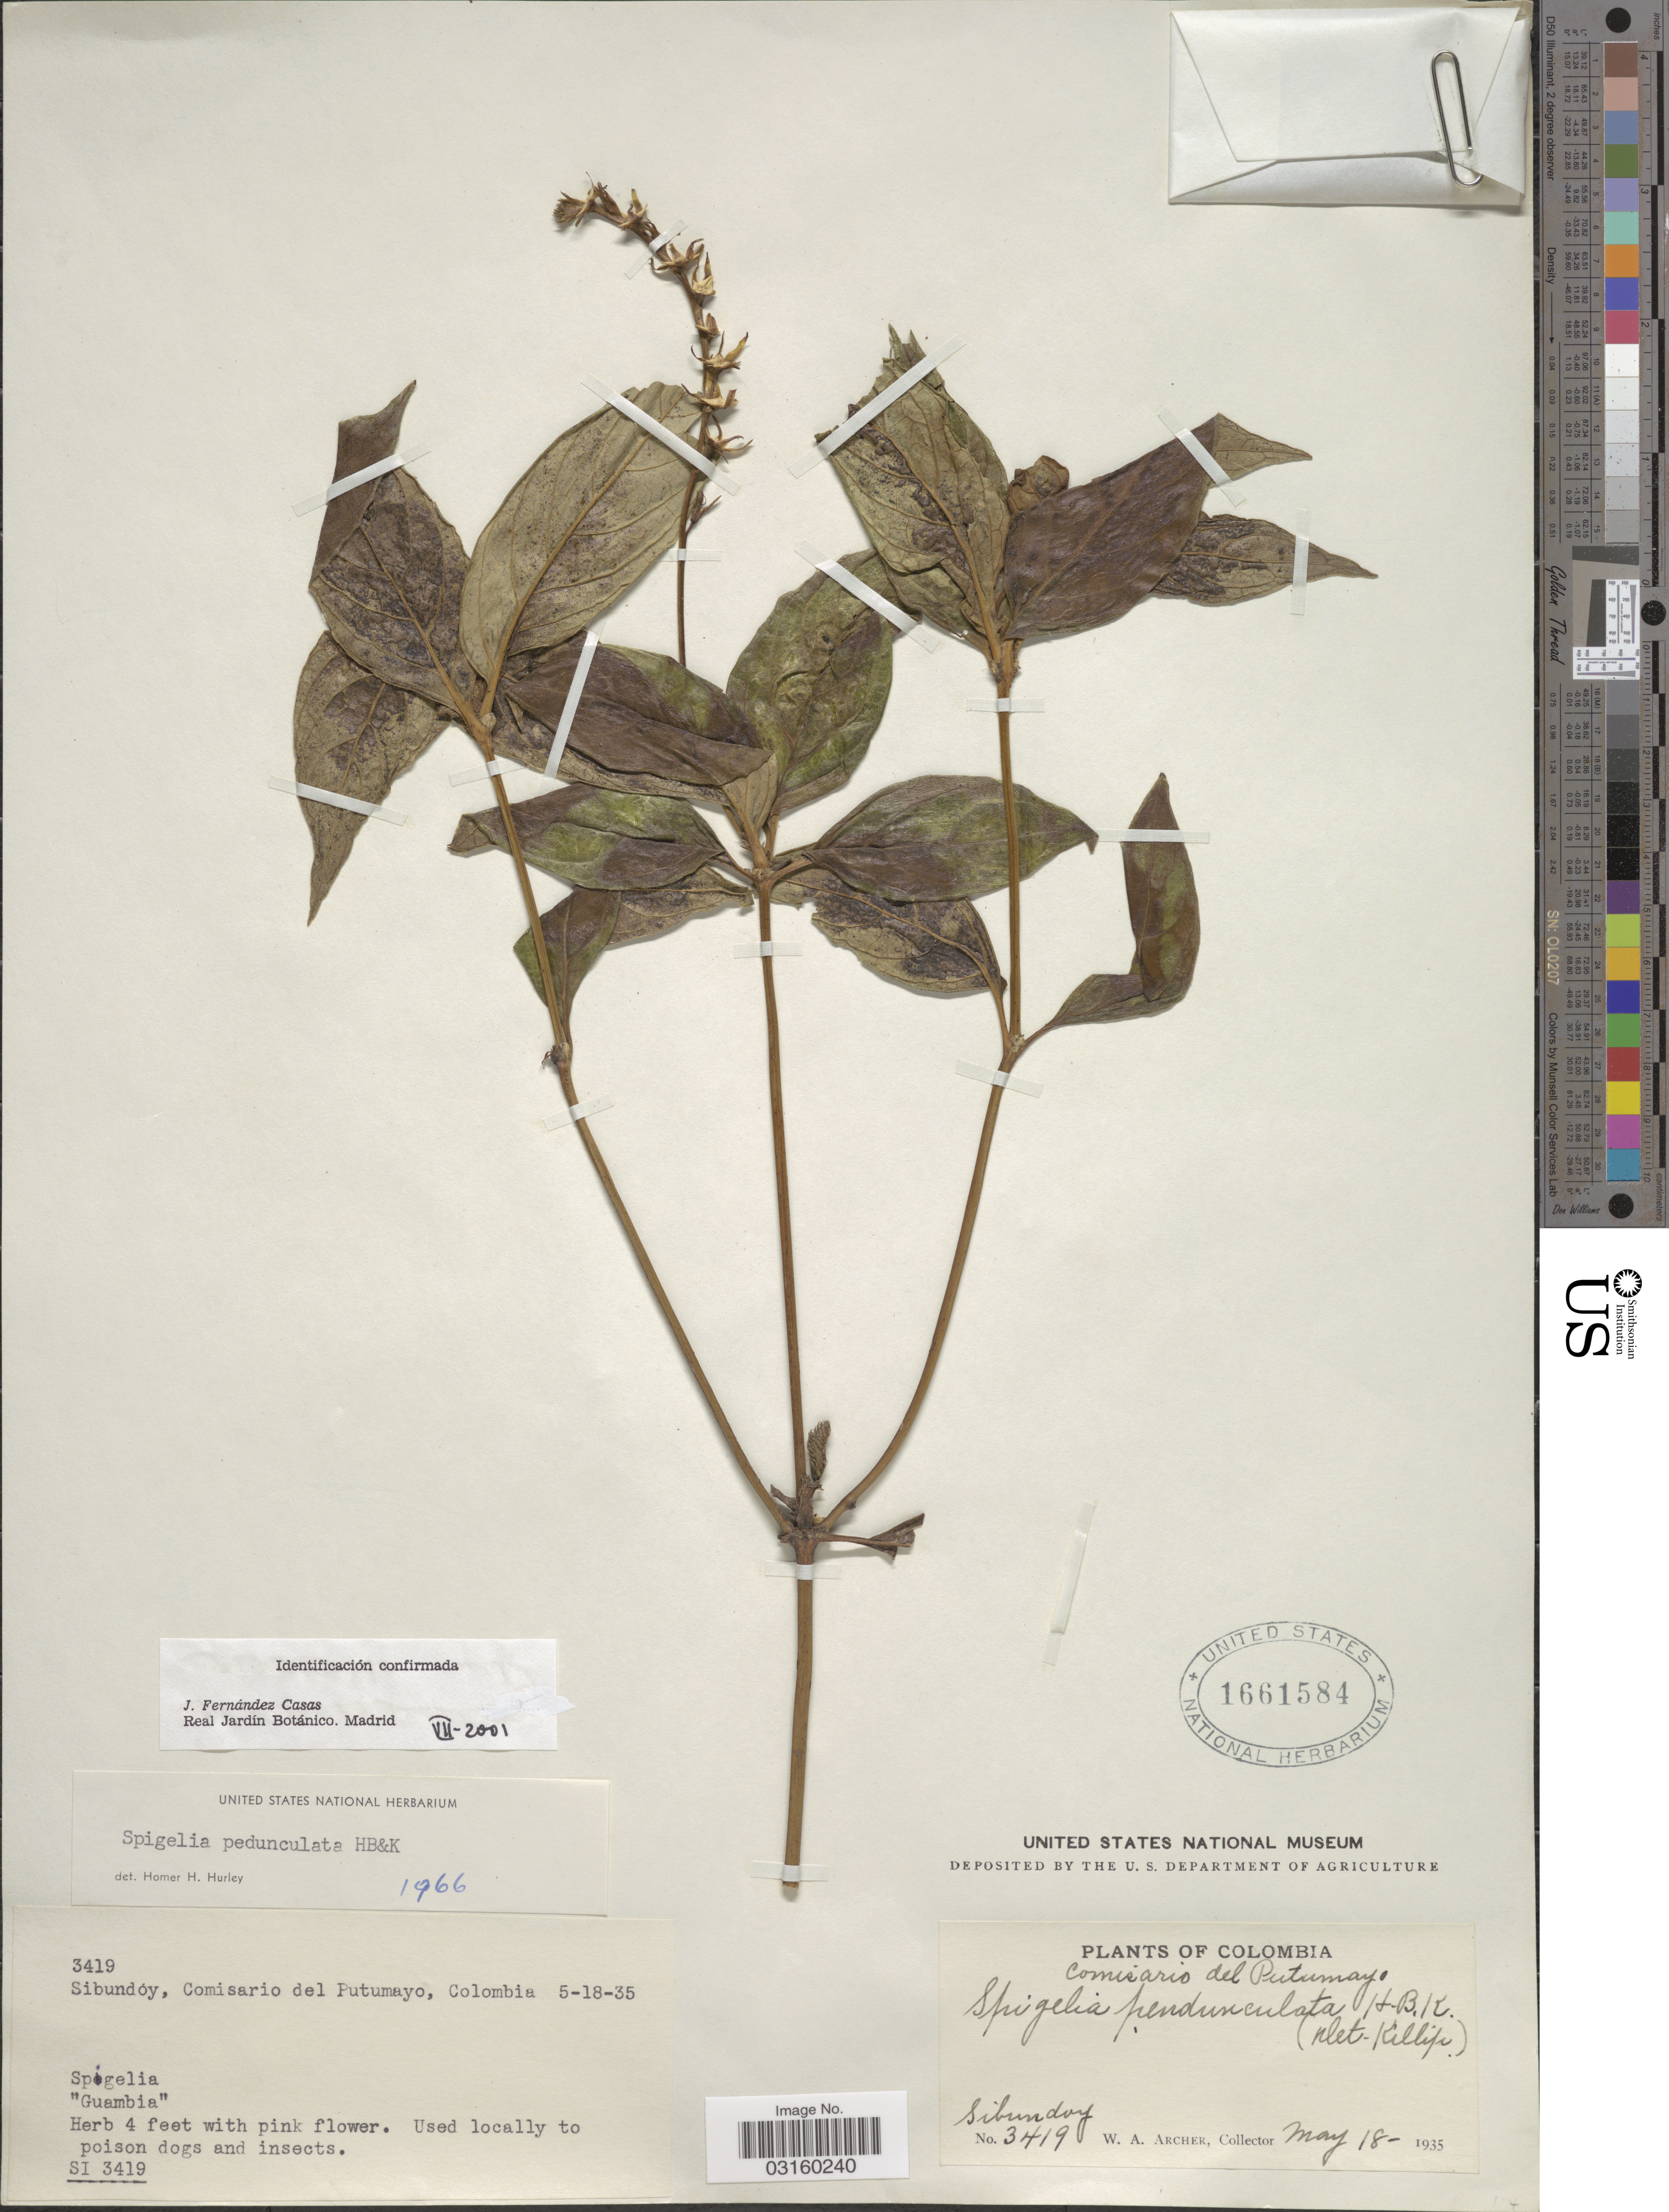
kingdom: Plantae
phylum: Tracheophyta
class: Magnoliopsida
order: Gentianales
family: Loganiaceae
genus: Spigelia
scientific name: Spigelia pedunculata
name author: Kunth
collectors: W. Archer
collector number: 3419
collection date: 1935-05-18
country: Colombia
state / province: Putumayo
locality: Comisaria del Putumayo, Sibundoy.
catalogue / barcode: US 1661584